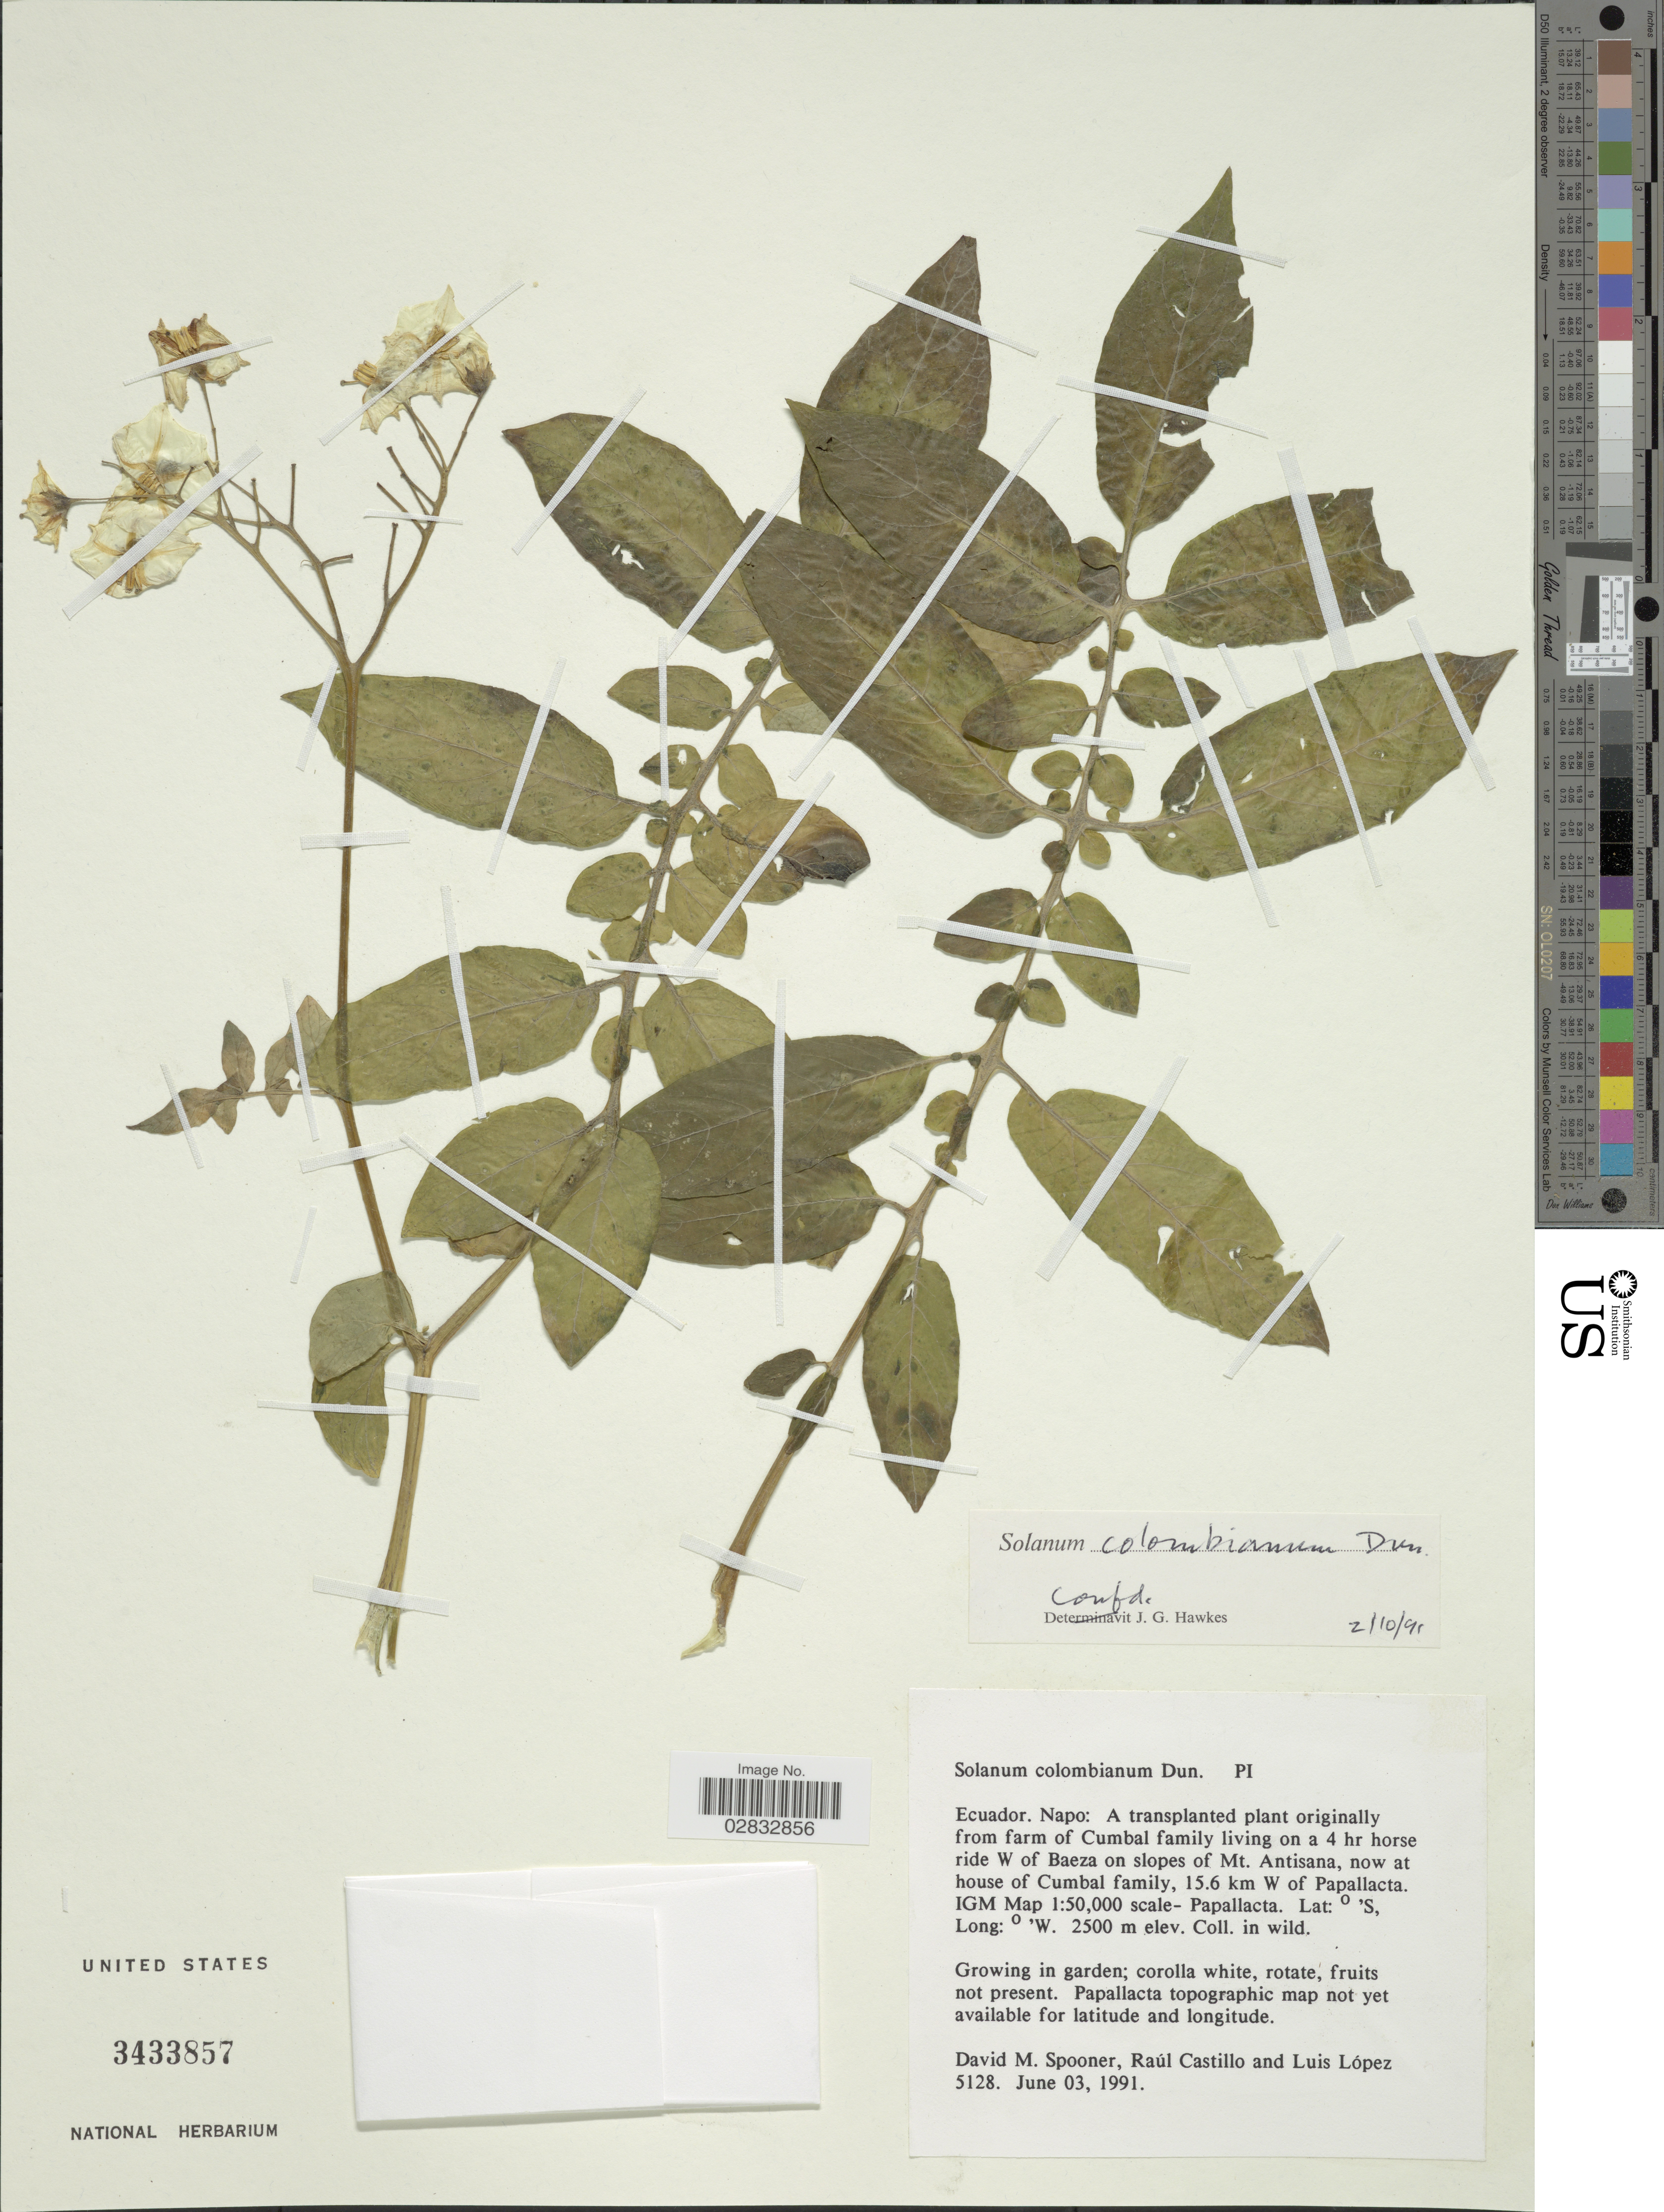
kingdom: Plantae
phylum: Tracheophyta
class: Magnoliopsida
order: Solanales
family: Solanaceae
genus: Solanum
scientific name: Solanum colombianum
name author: Dunal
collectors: D. Spooner, R. Castillo & L. López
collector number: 5128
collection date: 1991-06-03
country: Ecuador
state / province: Napo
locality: A transplanted plant originally from farm of Cumbal family living on a 4 hr horse ride W of Baeza on slopes of Mt. Antisana, now house of Cumbal family, 15.6 km W of Papallacta. IGM Map 1:50,000 scale- Papallacta.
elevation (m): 2500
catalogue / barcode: US 3433857